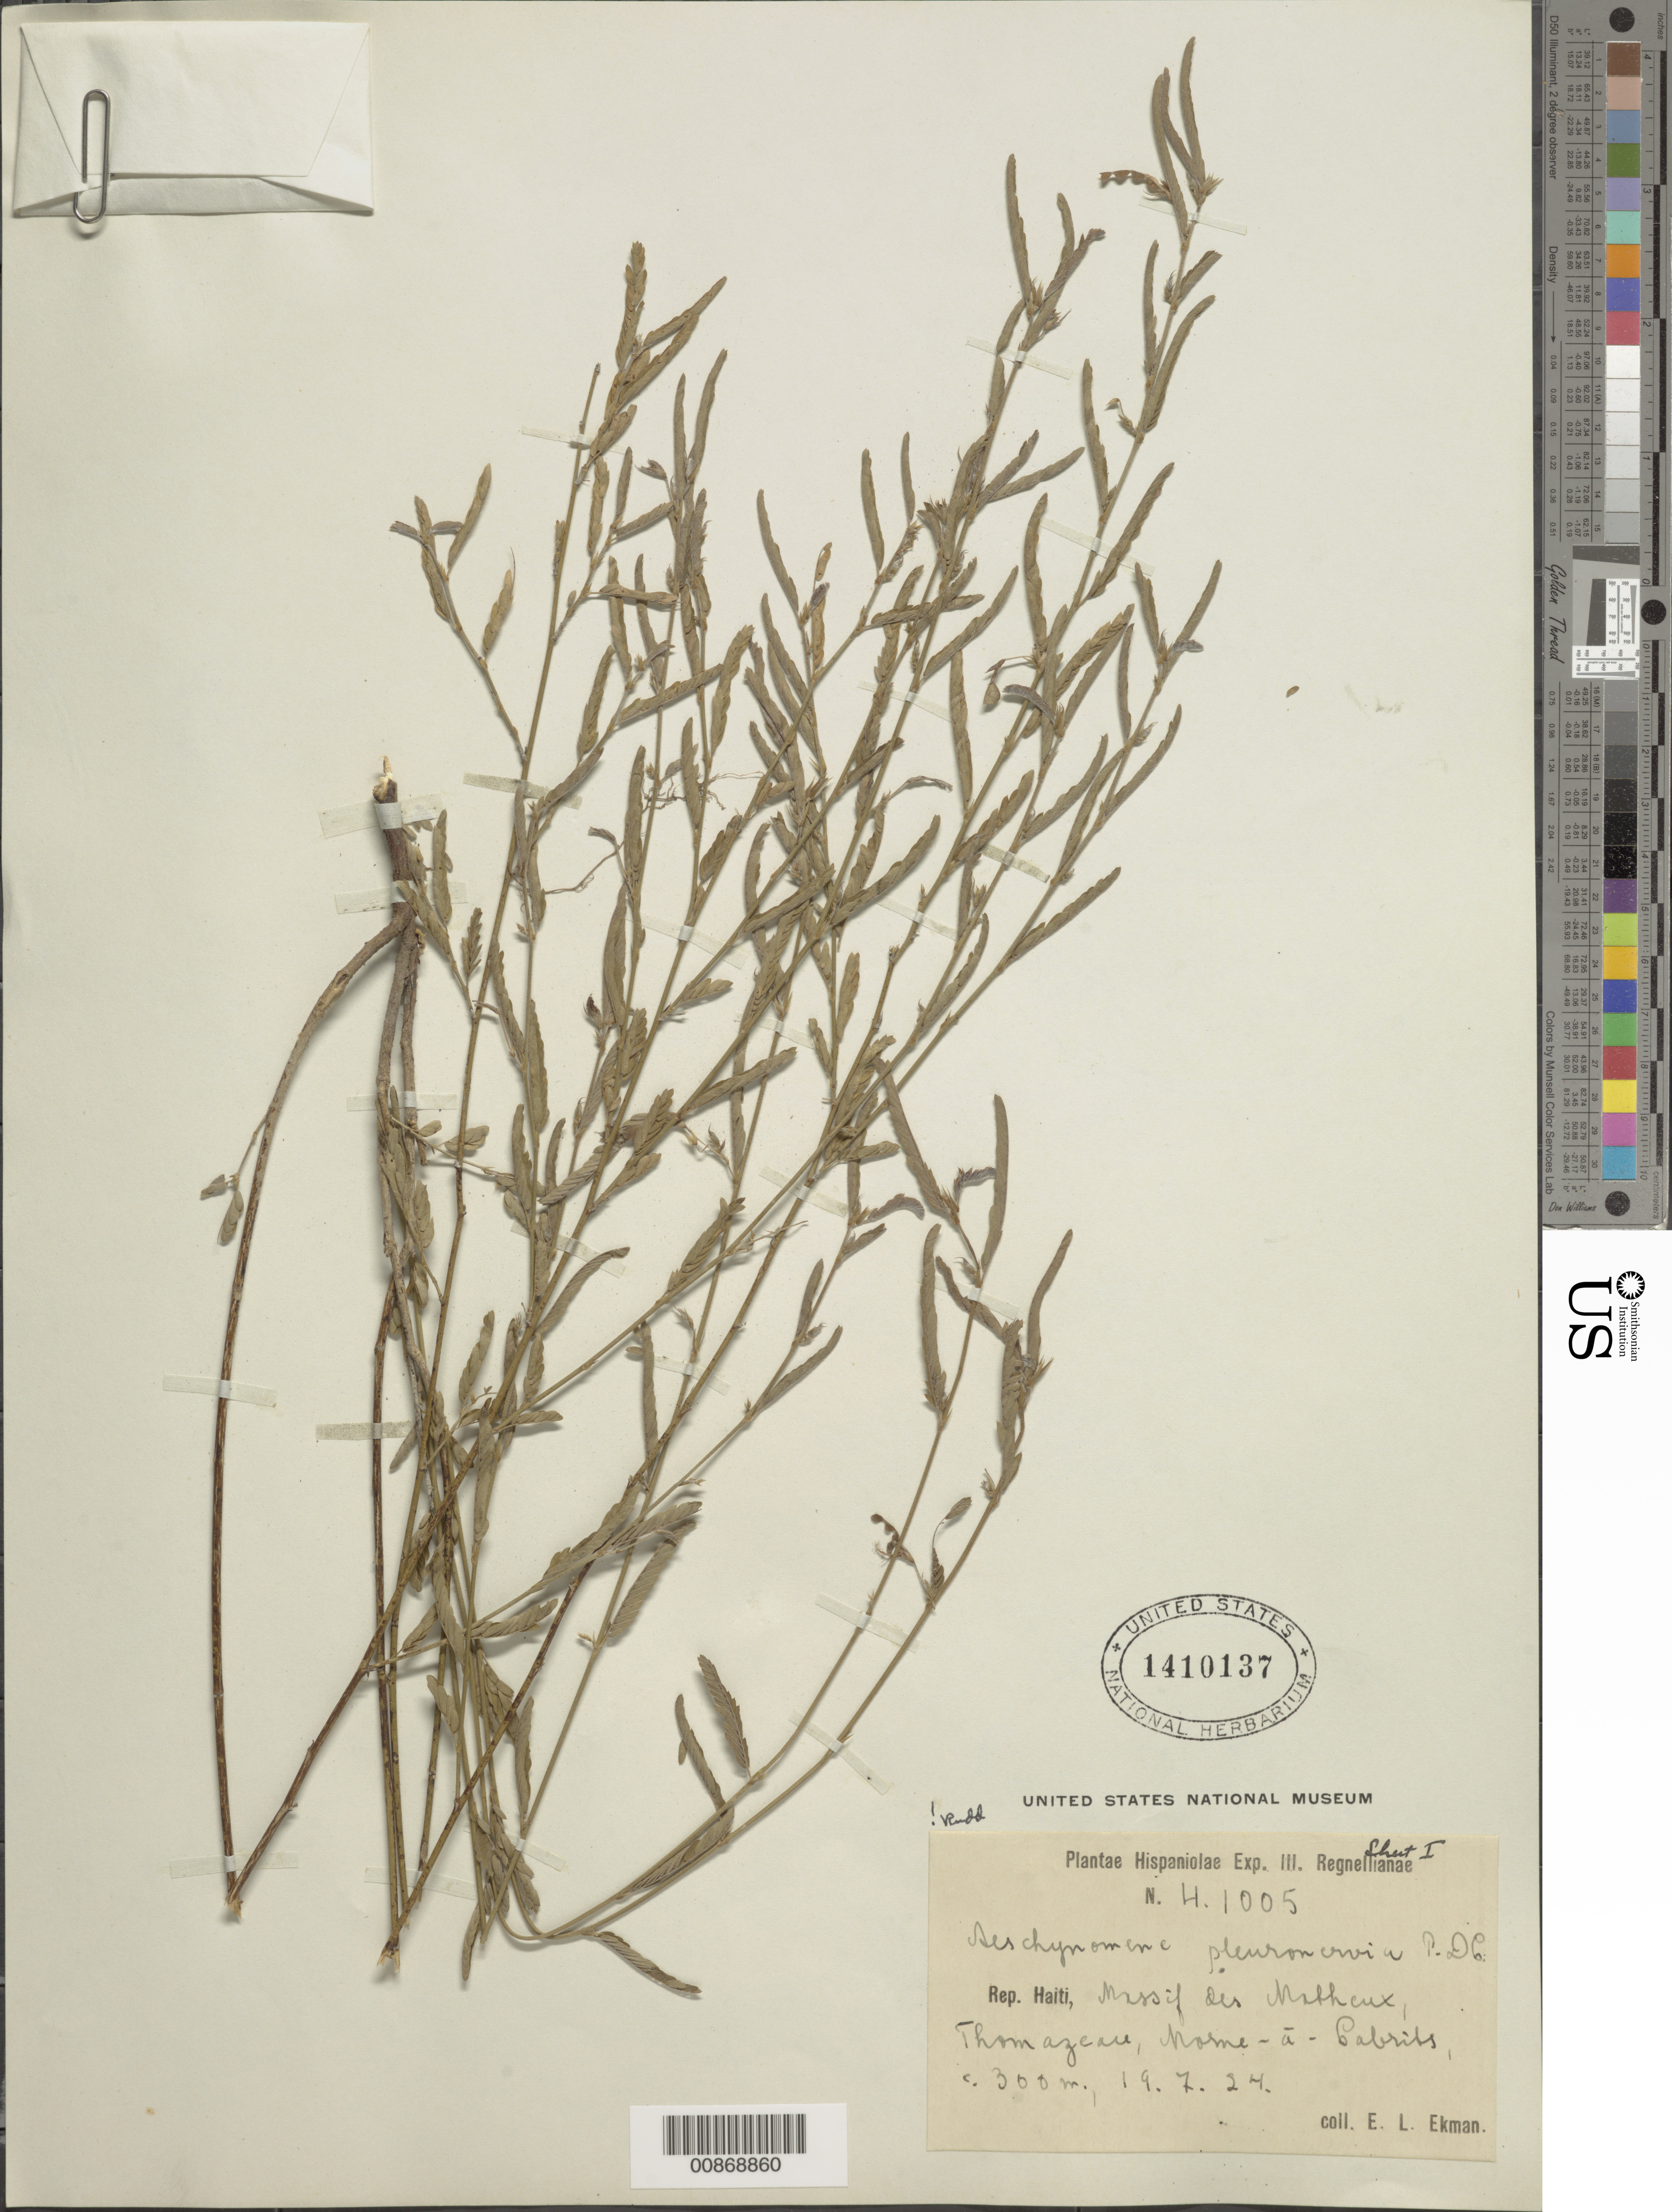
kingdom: Plantae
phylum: Tracheophyta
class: Magnoliopsida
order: Fabales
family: Fabaceae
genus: Aeschynomene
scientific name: Aeschynomene pleuronervia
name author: DC.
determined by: Rudd, V. E.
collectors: E. L. Ekman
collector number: H 1005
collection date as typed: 19 Jul 1924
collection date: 1924-07-19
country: Haiti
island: Hispaniola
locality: Massif des Matheux, Thomazeau, Morne à Cabrits.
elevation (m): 300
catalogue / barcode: US 1410137